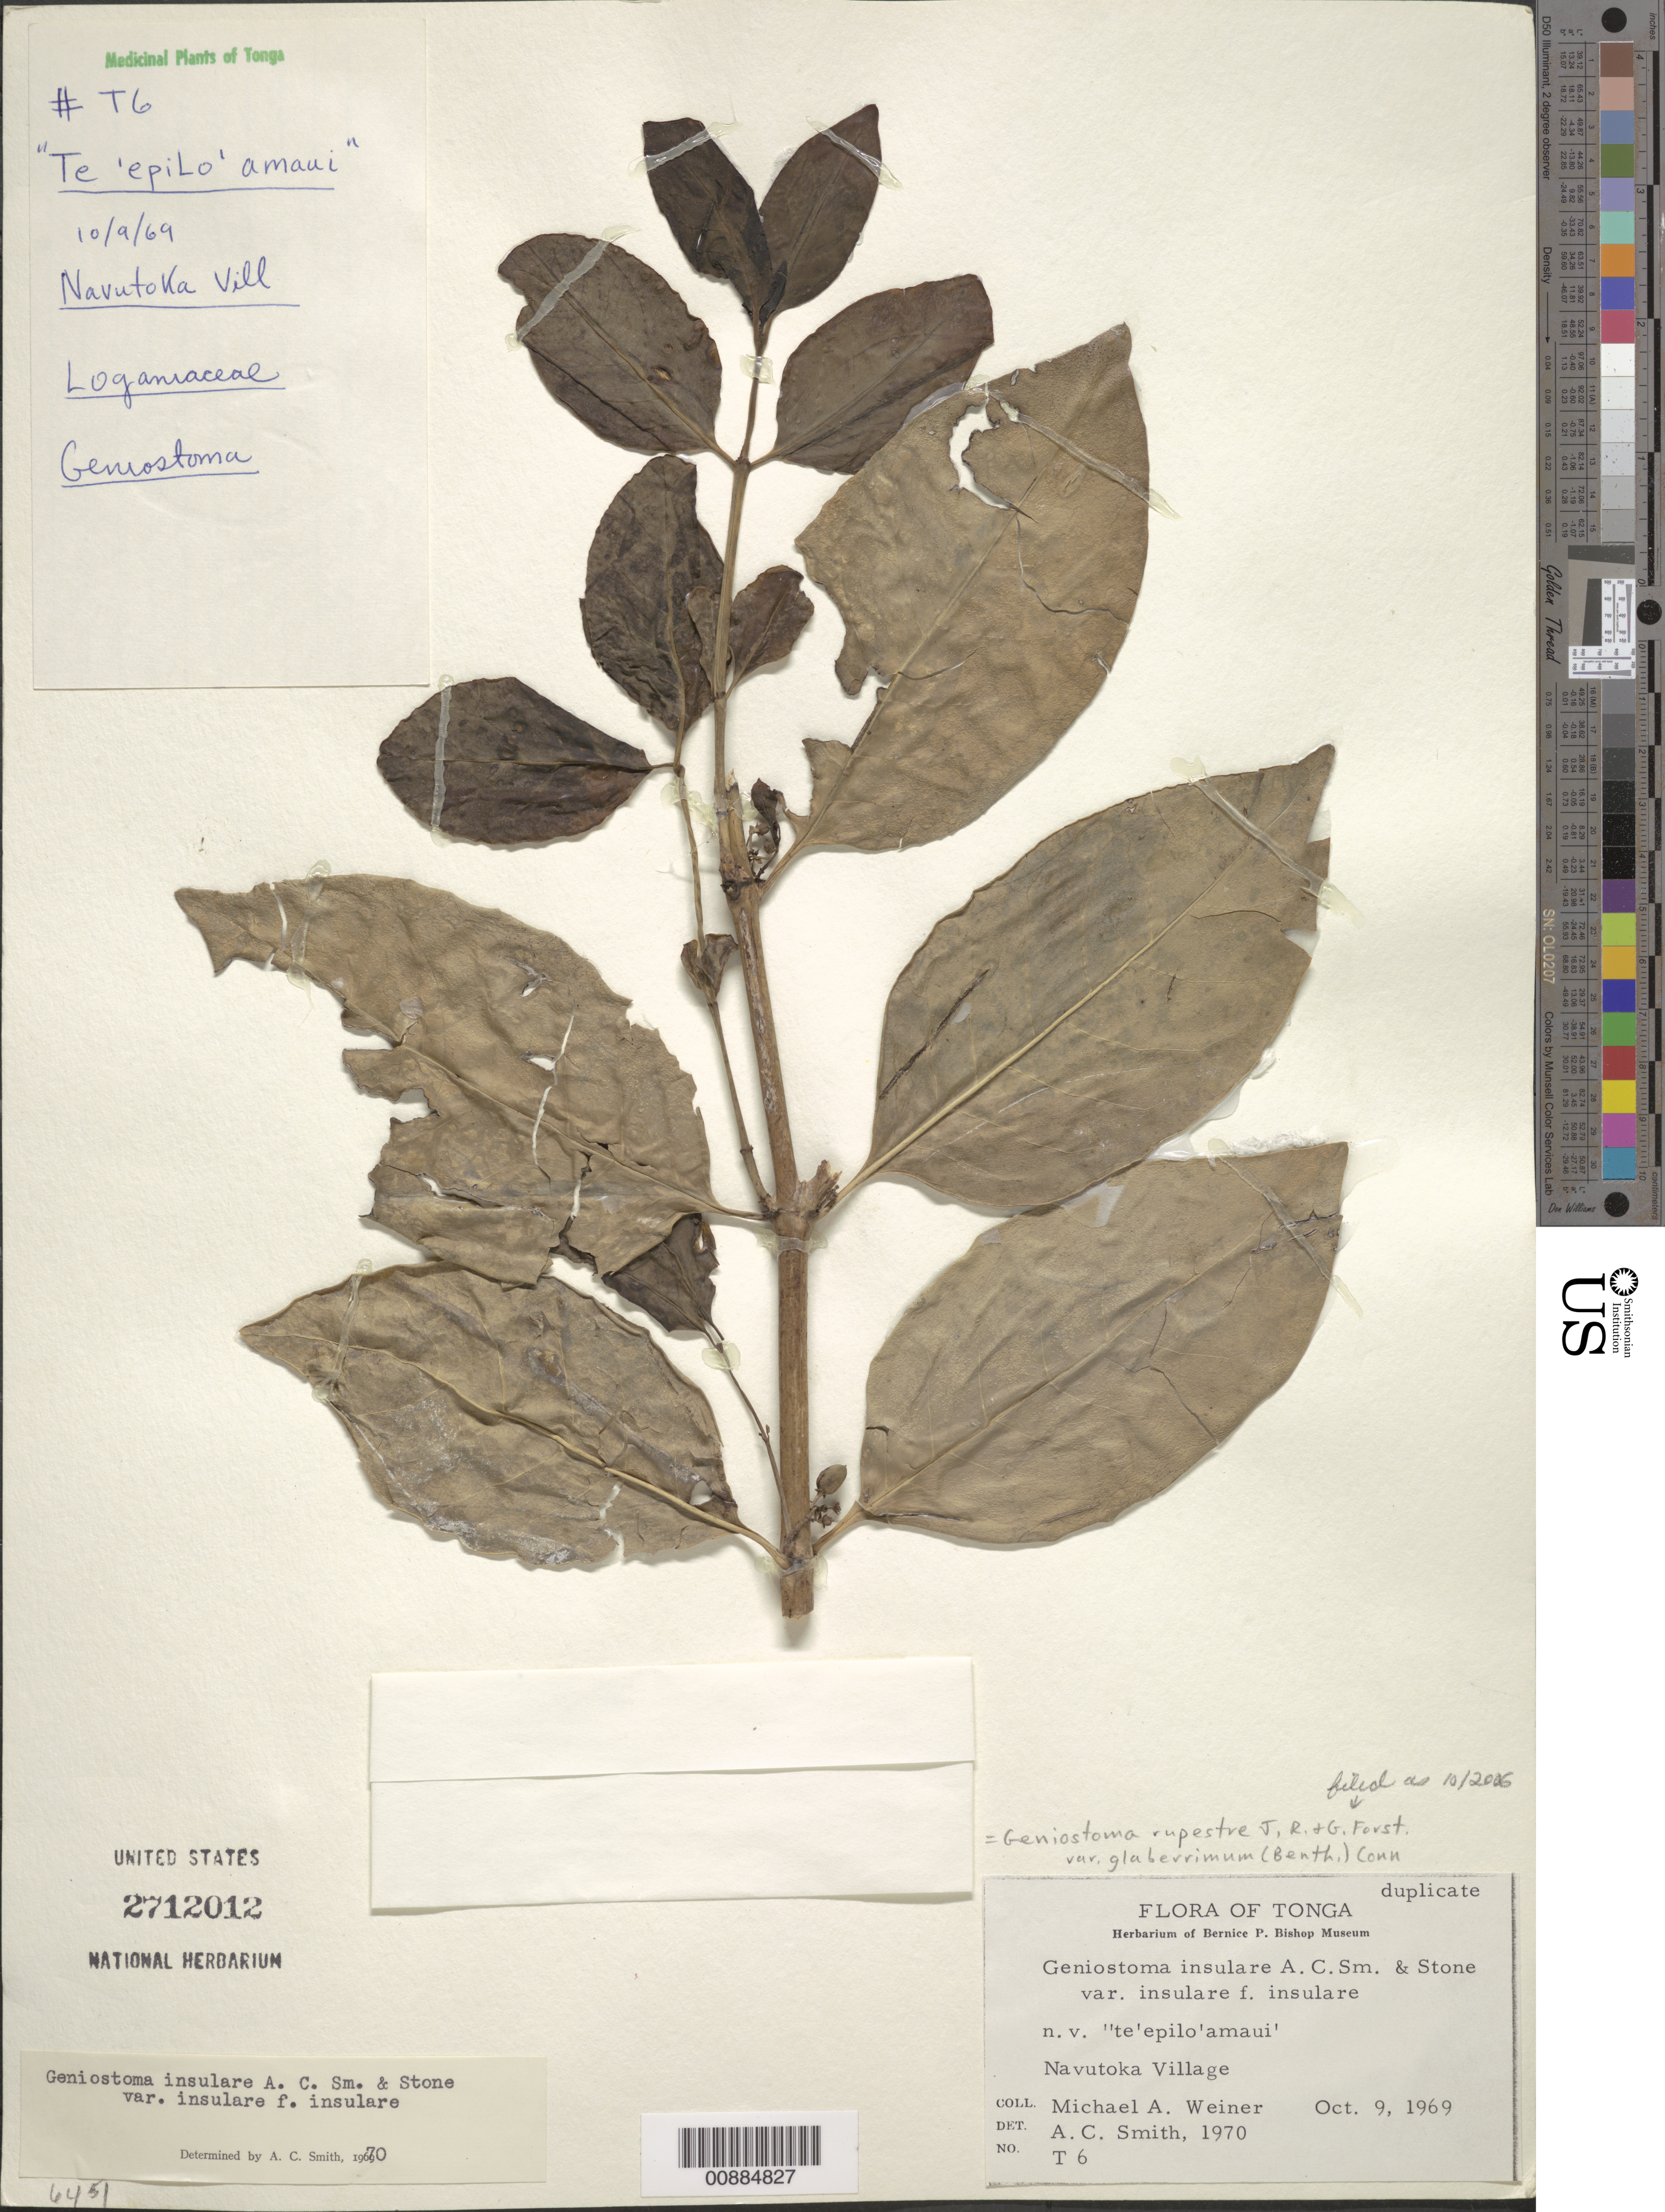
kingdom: Plantae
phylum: Tracheophyta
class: Magnoliopsida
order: Gentianales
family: Loganiaceae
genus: Geniostoma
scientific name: Geniostoma rupestre var. glaberrimum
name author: J.R. Forst. & G. Forst.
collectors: M. Weiner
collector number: T 6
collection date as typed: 09 Oct 1969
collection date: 1969-10-09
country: Tonga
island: Tongatapu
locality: Navutoka Village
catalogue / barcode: US 2712012